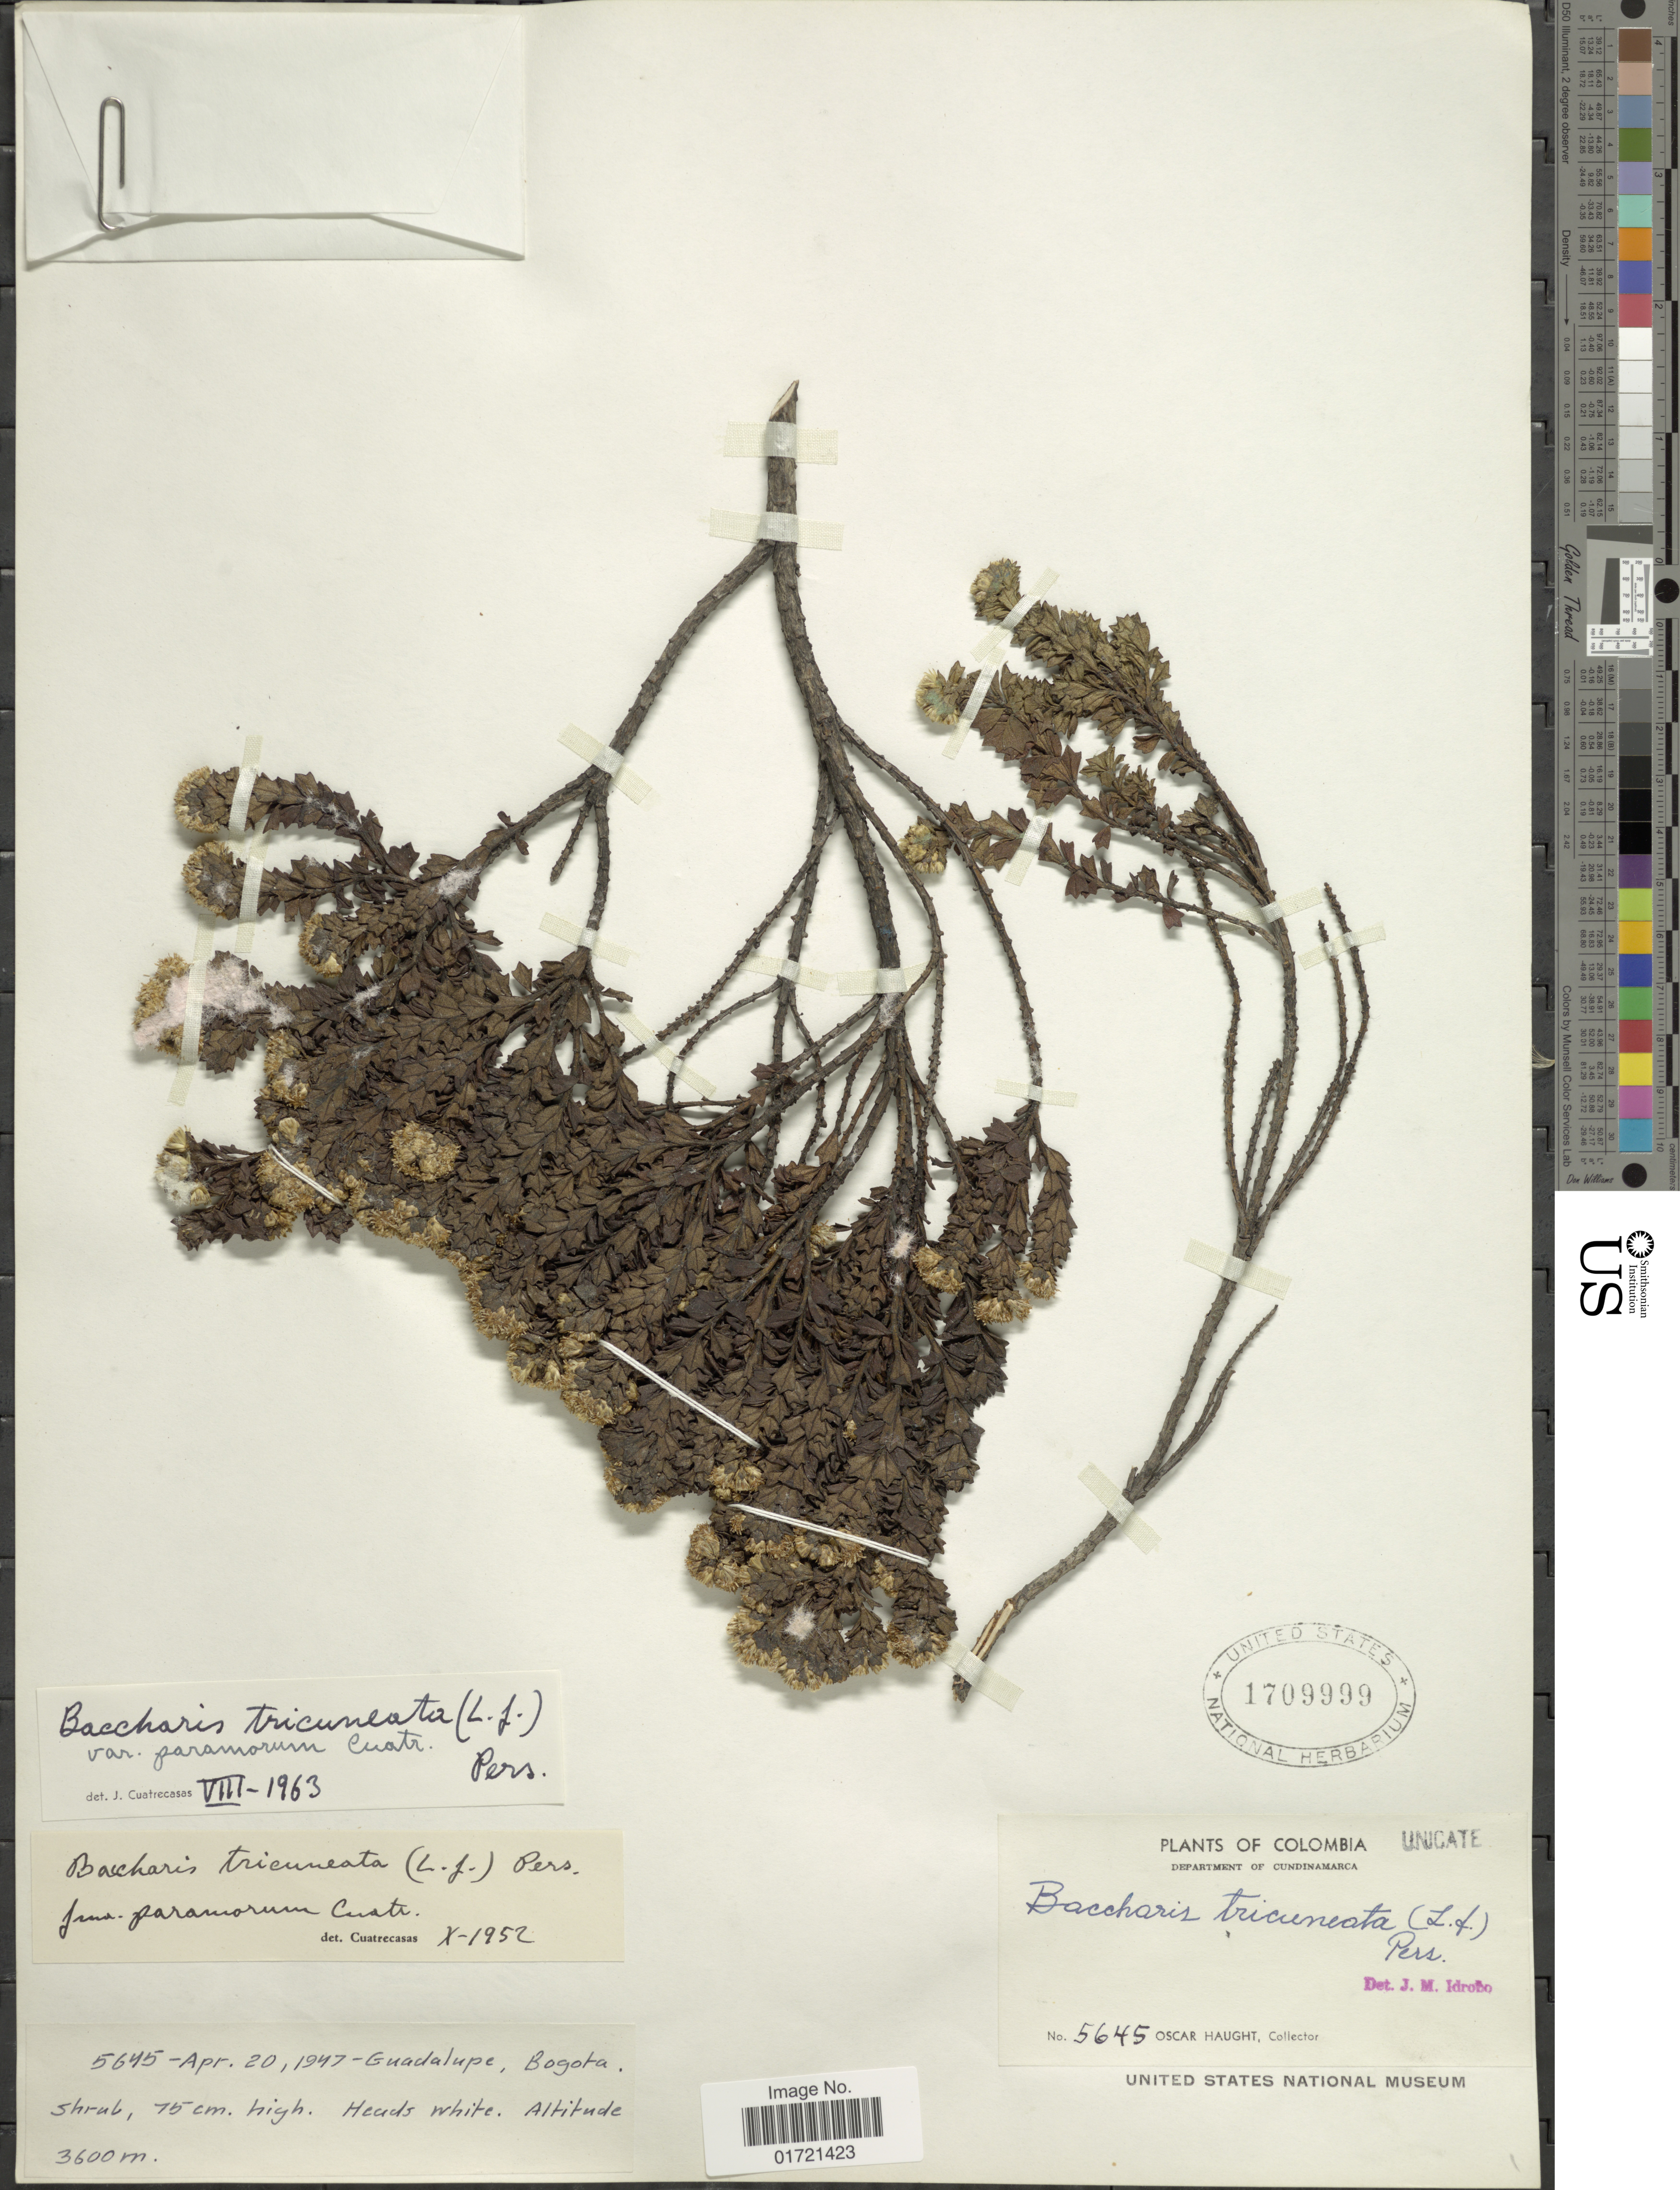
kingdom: Plantae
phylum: Tracheophyta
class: Magnoliopsida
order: Asterales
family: Asteraceae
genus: Baccharis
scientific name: Baccharis tricuneata var. paramorum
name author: Cuatrec.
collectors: O. L. Haught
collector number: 5645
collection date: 1947-04-20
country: Colombia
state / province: Cundinamarca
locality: Guadalupe, Bogota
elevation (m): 3600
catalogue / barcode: US 1709999